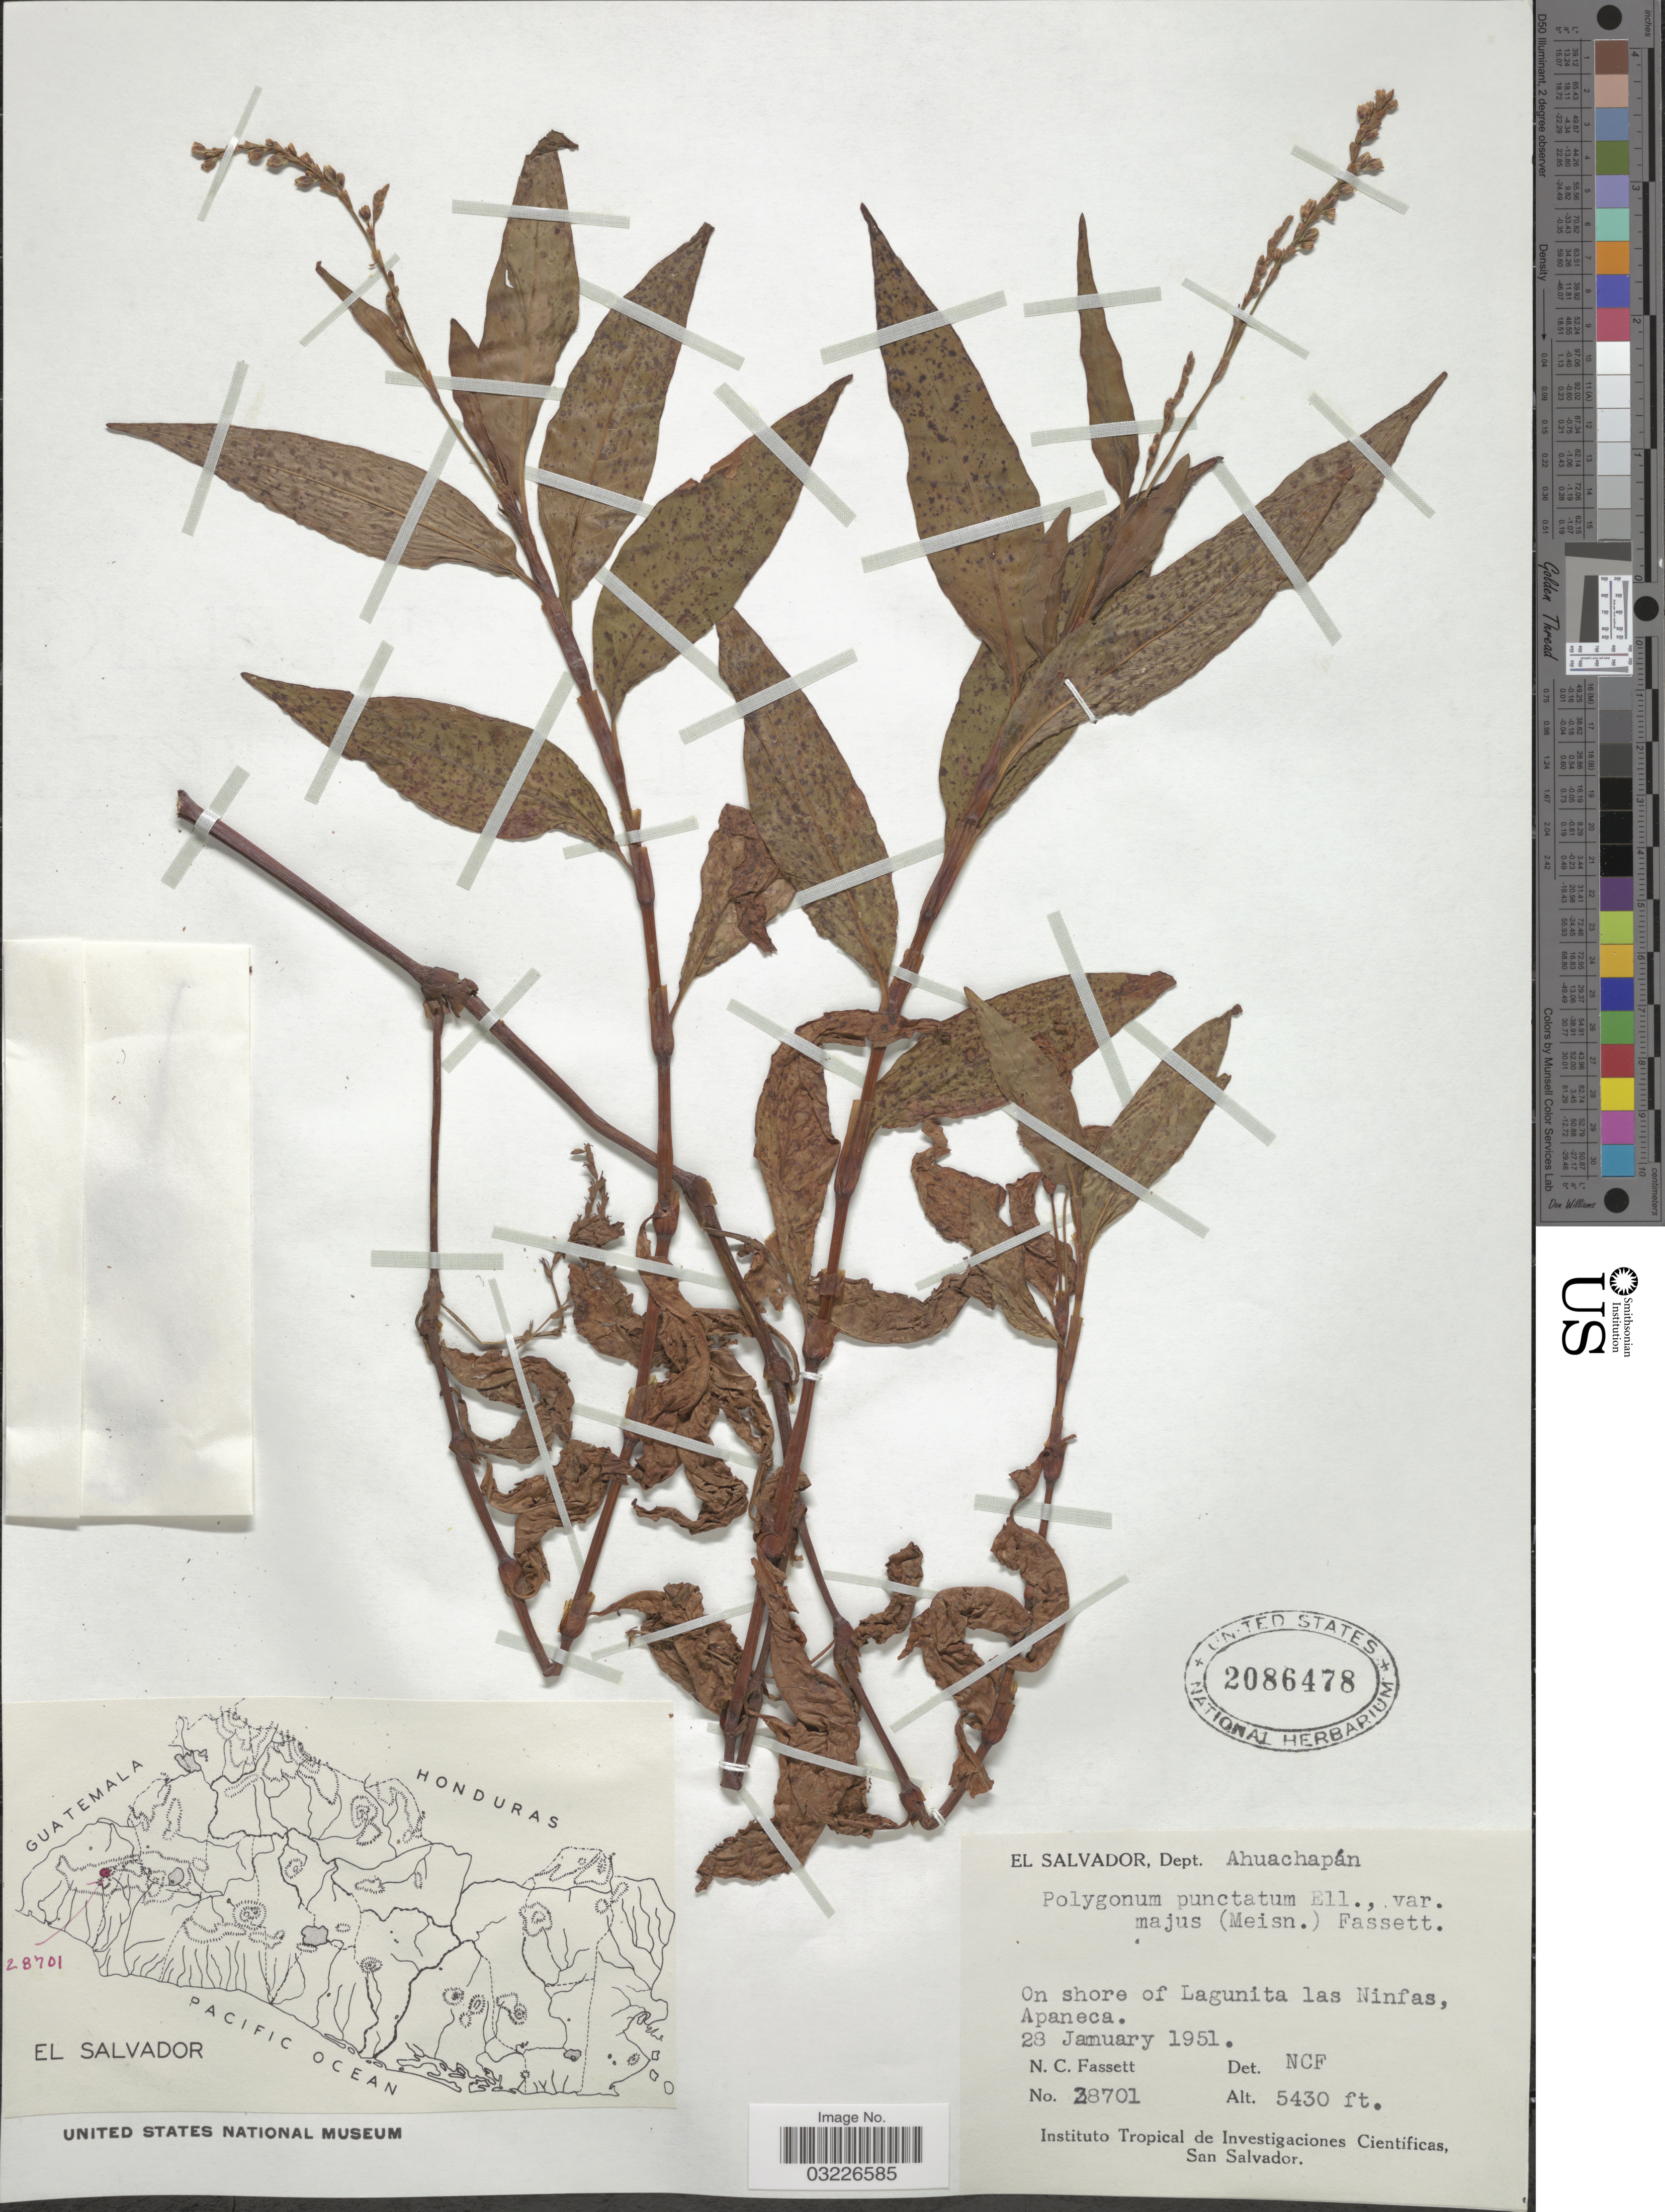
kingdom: Plantae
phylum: Tracheophyta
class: Magnoliopsida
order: Caryophyllales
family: Polygonaceae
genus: Persicaria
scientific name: Persicaria punctata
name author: (Elliott) Small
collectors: N. C. Fassett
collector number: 28701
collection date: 1951-01-28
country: El Salvador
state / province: Ahuachapan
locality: Dept. Ahuachapán. On shore of Lagunita las Ninfas, Apaneca.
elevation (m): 1655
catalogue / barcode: US 2086478